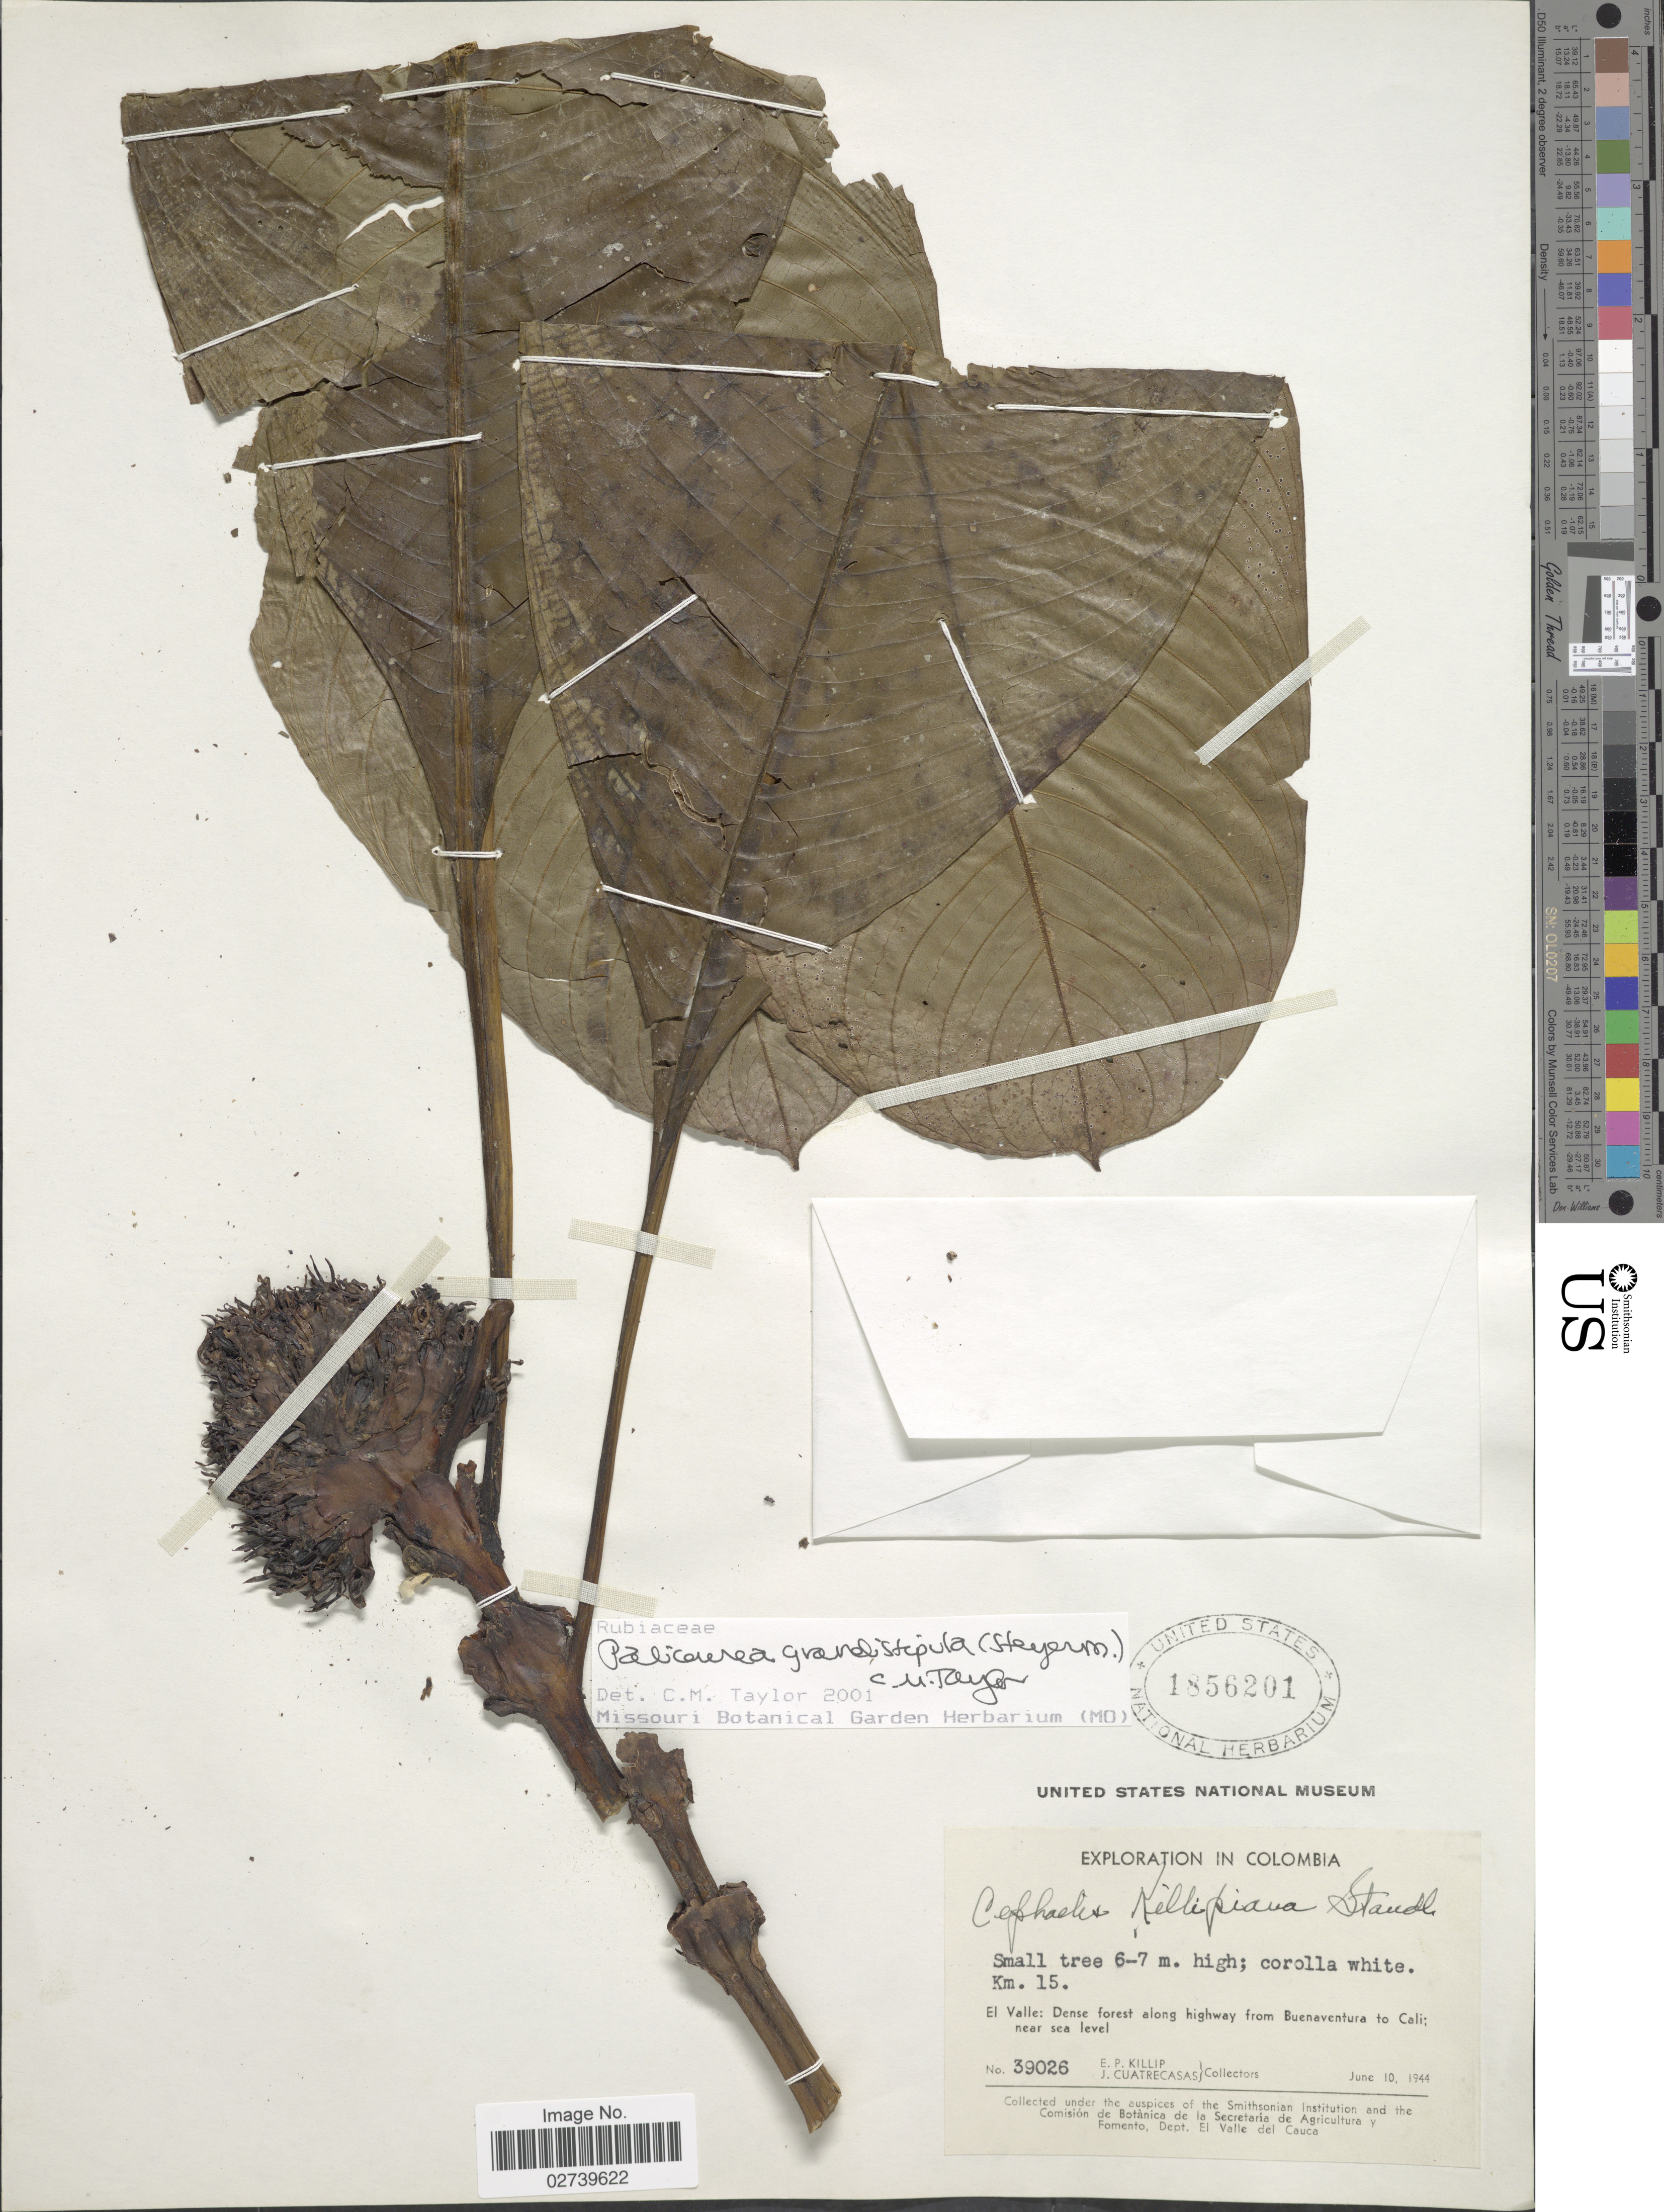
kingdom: Plantae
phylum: Tracheophyta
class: Magnoliopsida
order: Gentianales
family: Rubiaceae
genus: Palicourea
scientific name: Palicourea grandistipula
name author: (Standl. ex Steyerm.) C.M. Taylor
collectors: E. P. Killip & J. Cuatrecasas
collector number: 39026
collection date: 1944-06-10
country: Colombia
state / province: Valle del Cauca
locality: Km. 15, El Valle: Dense forest along highway from Buenaventura to Cali.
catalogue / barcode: US 1856201